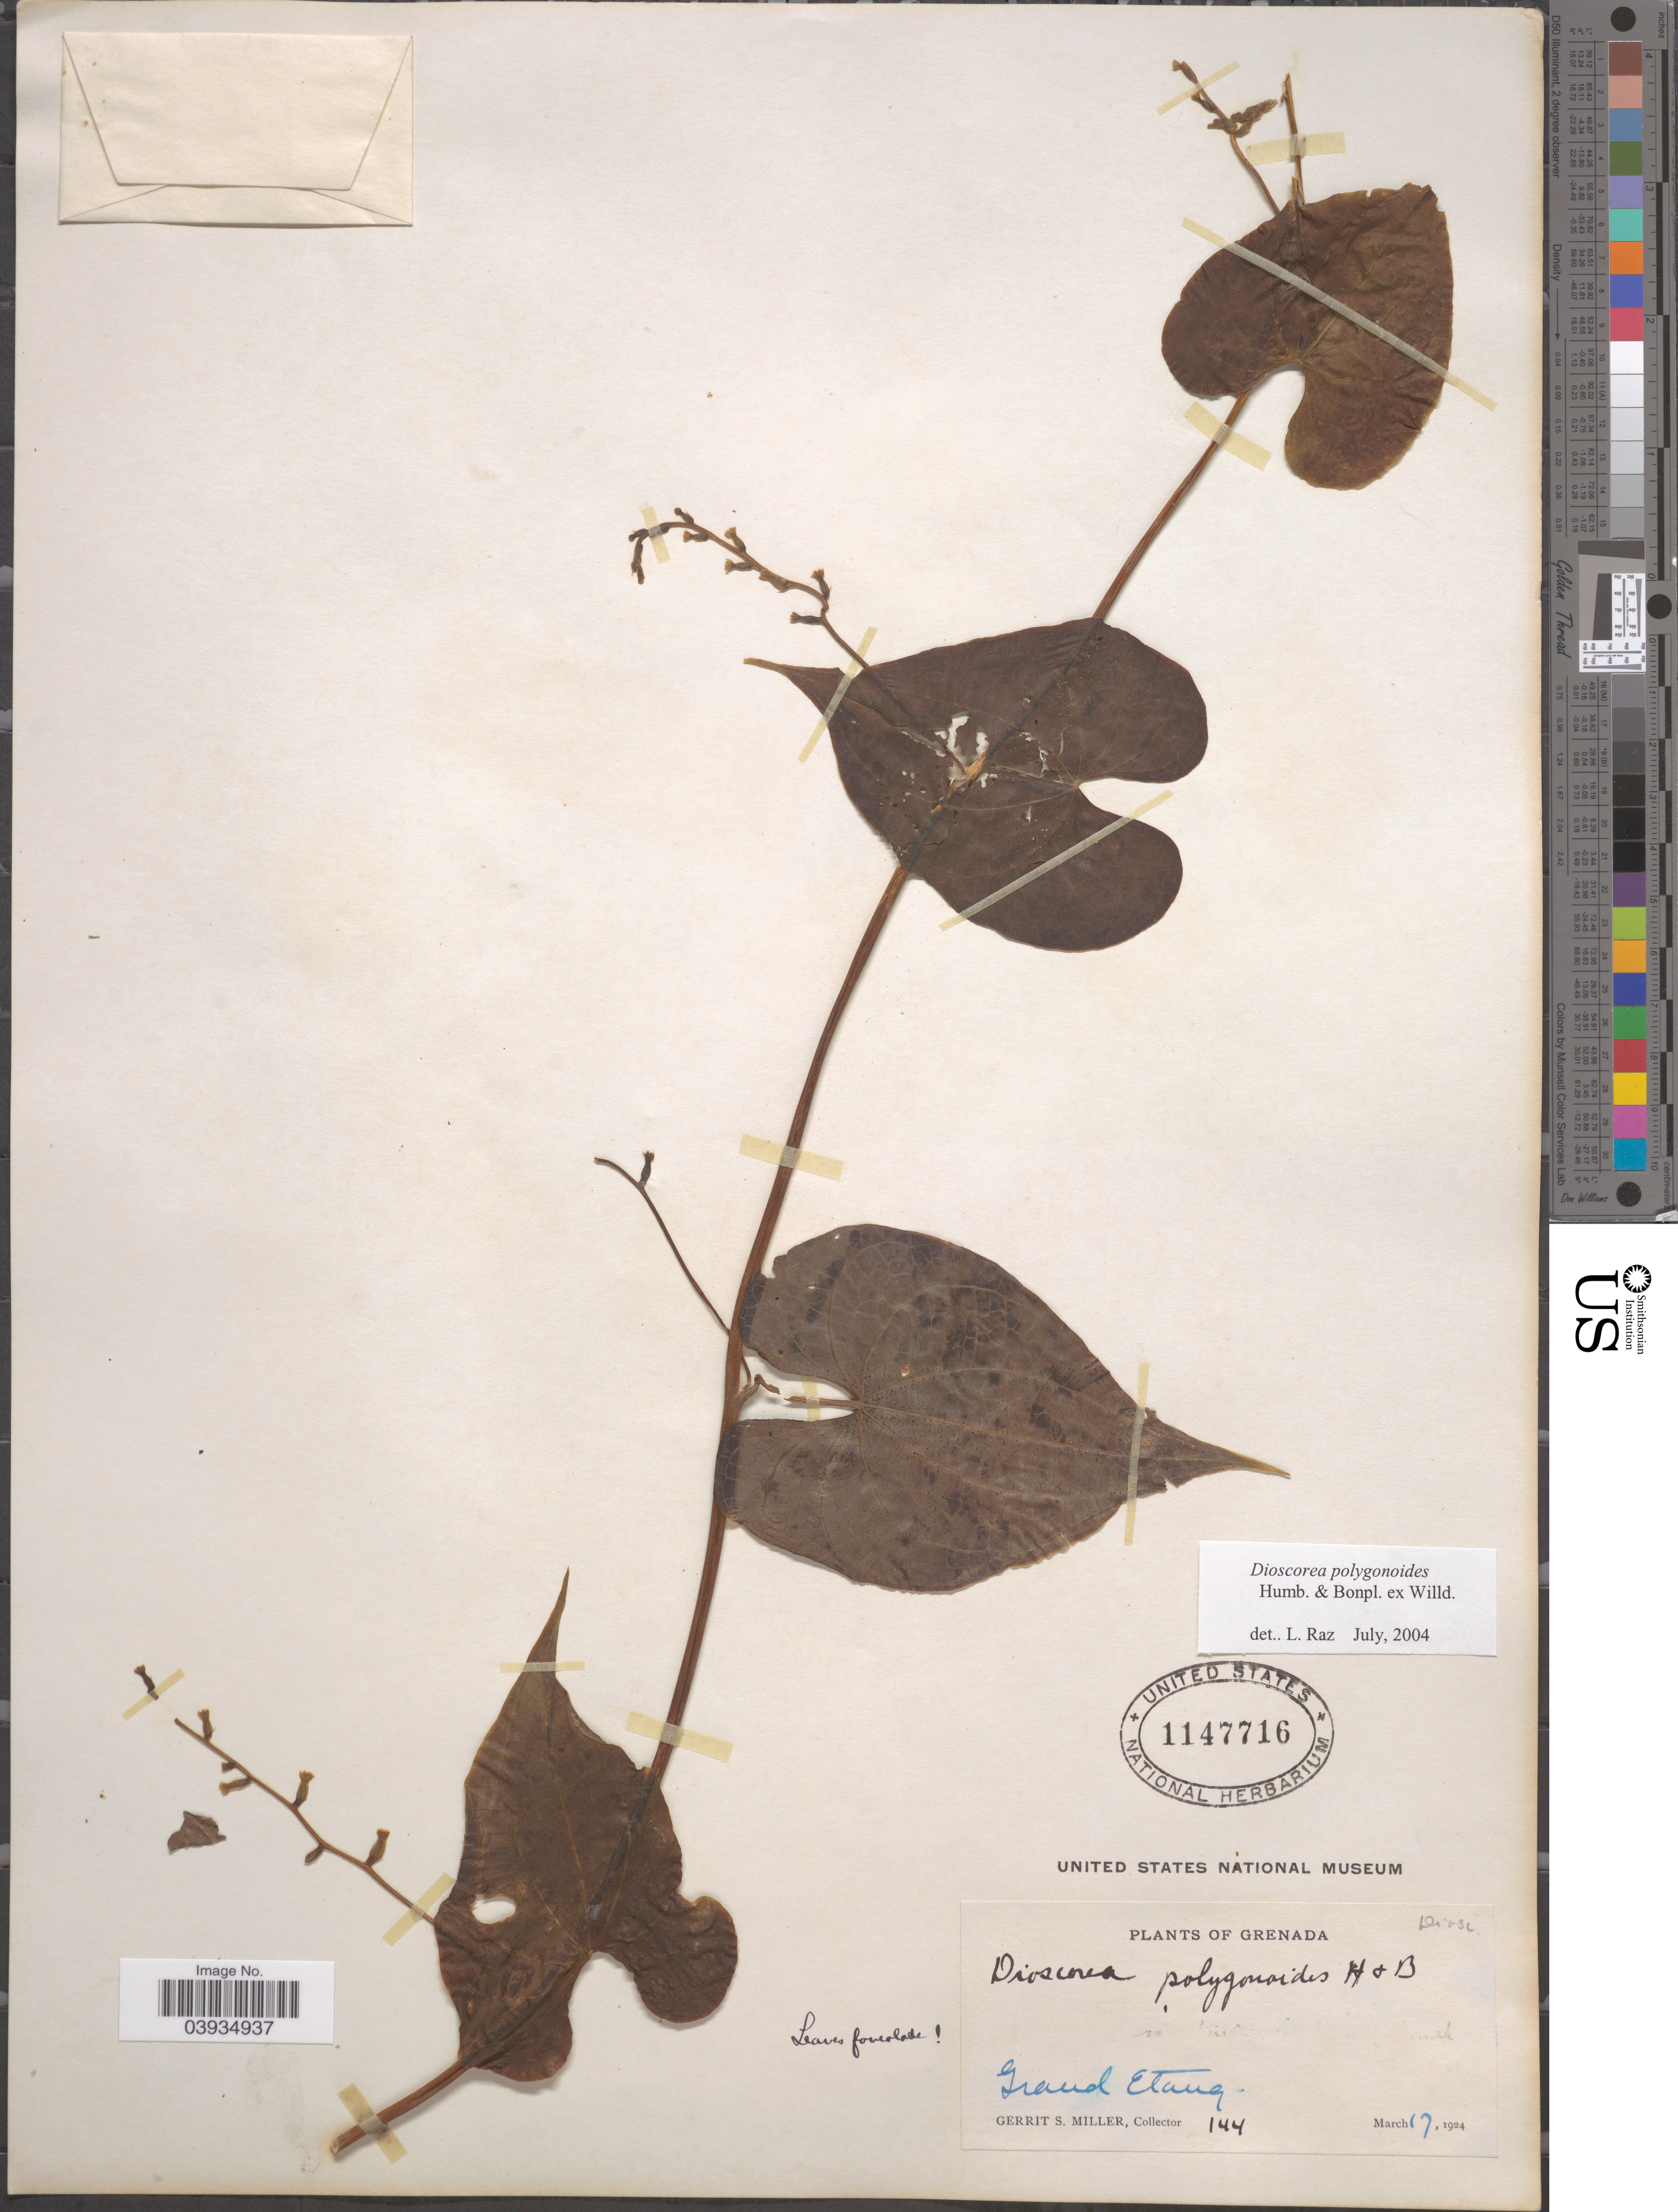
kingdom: Plantae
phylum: Tracheophyta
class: Liliopsida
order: Dioscoreales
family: Dioscoreaceae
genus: Dioscorea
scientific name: Dioscorea polygonoides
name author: Humb. & Bonpl. ex Willd.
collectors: G. S. Miller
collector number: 144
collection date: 1924-03-17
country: Grenada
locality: Grand Etang.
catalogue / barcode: US 1147716